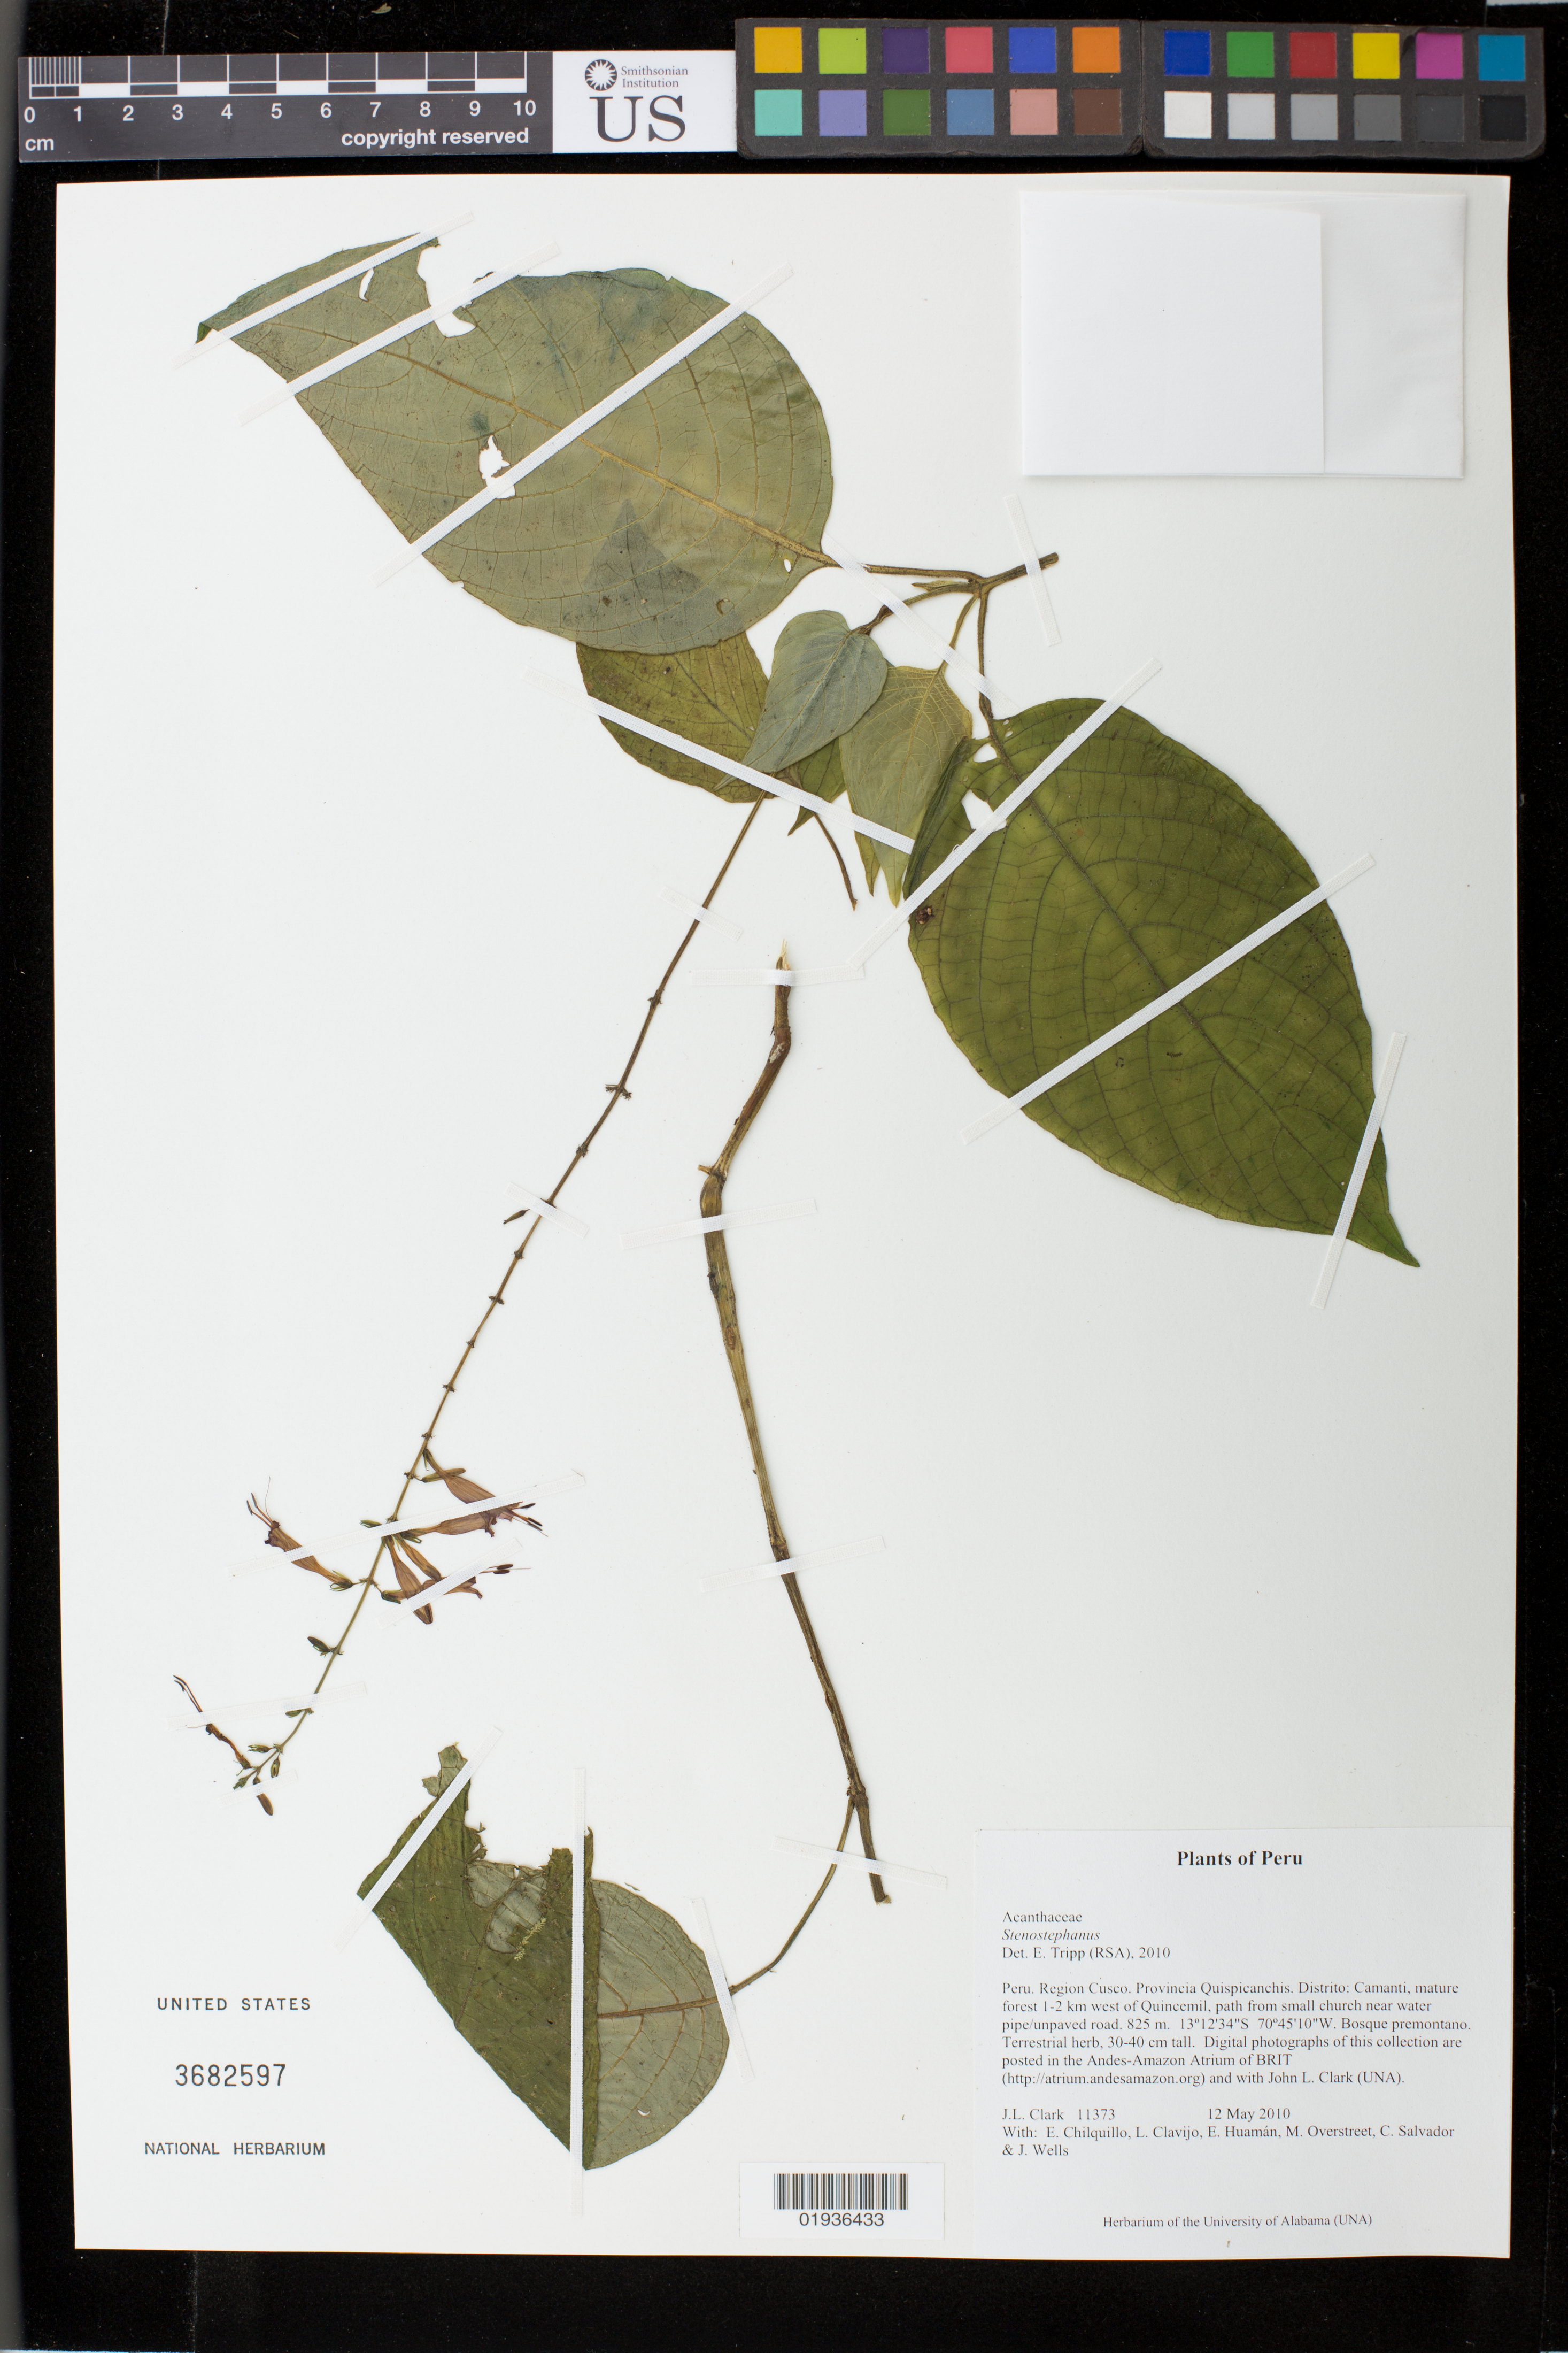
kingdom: Plantae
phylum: Tracheophyta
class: Magnoliopsida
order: Lamiales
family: Acanthaceae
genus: Stenostephanus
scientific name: Stenostephanus sp.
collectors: J. L. Clark, E. Chilquillo, L. Clavijo, E. Huamán, M. Overstreet & C. Salvador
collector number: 11373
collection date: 2010-05-12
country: Peru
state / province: Cusco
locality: Provincia Quispiacanchis. Distrito: Camanti, mature forest 1-2 km west of Quincemil, path from small church near water pipe/unpaved road.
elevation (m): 825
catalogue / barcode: US 3682597